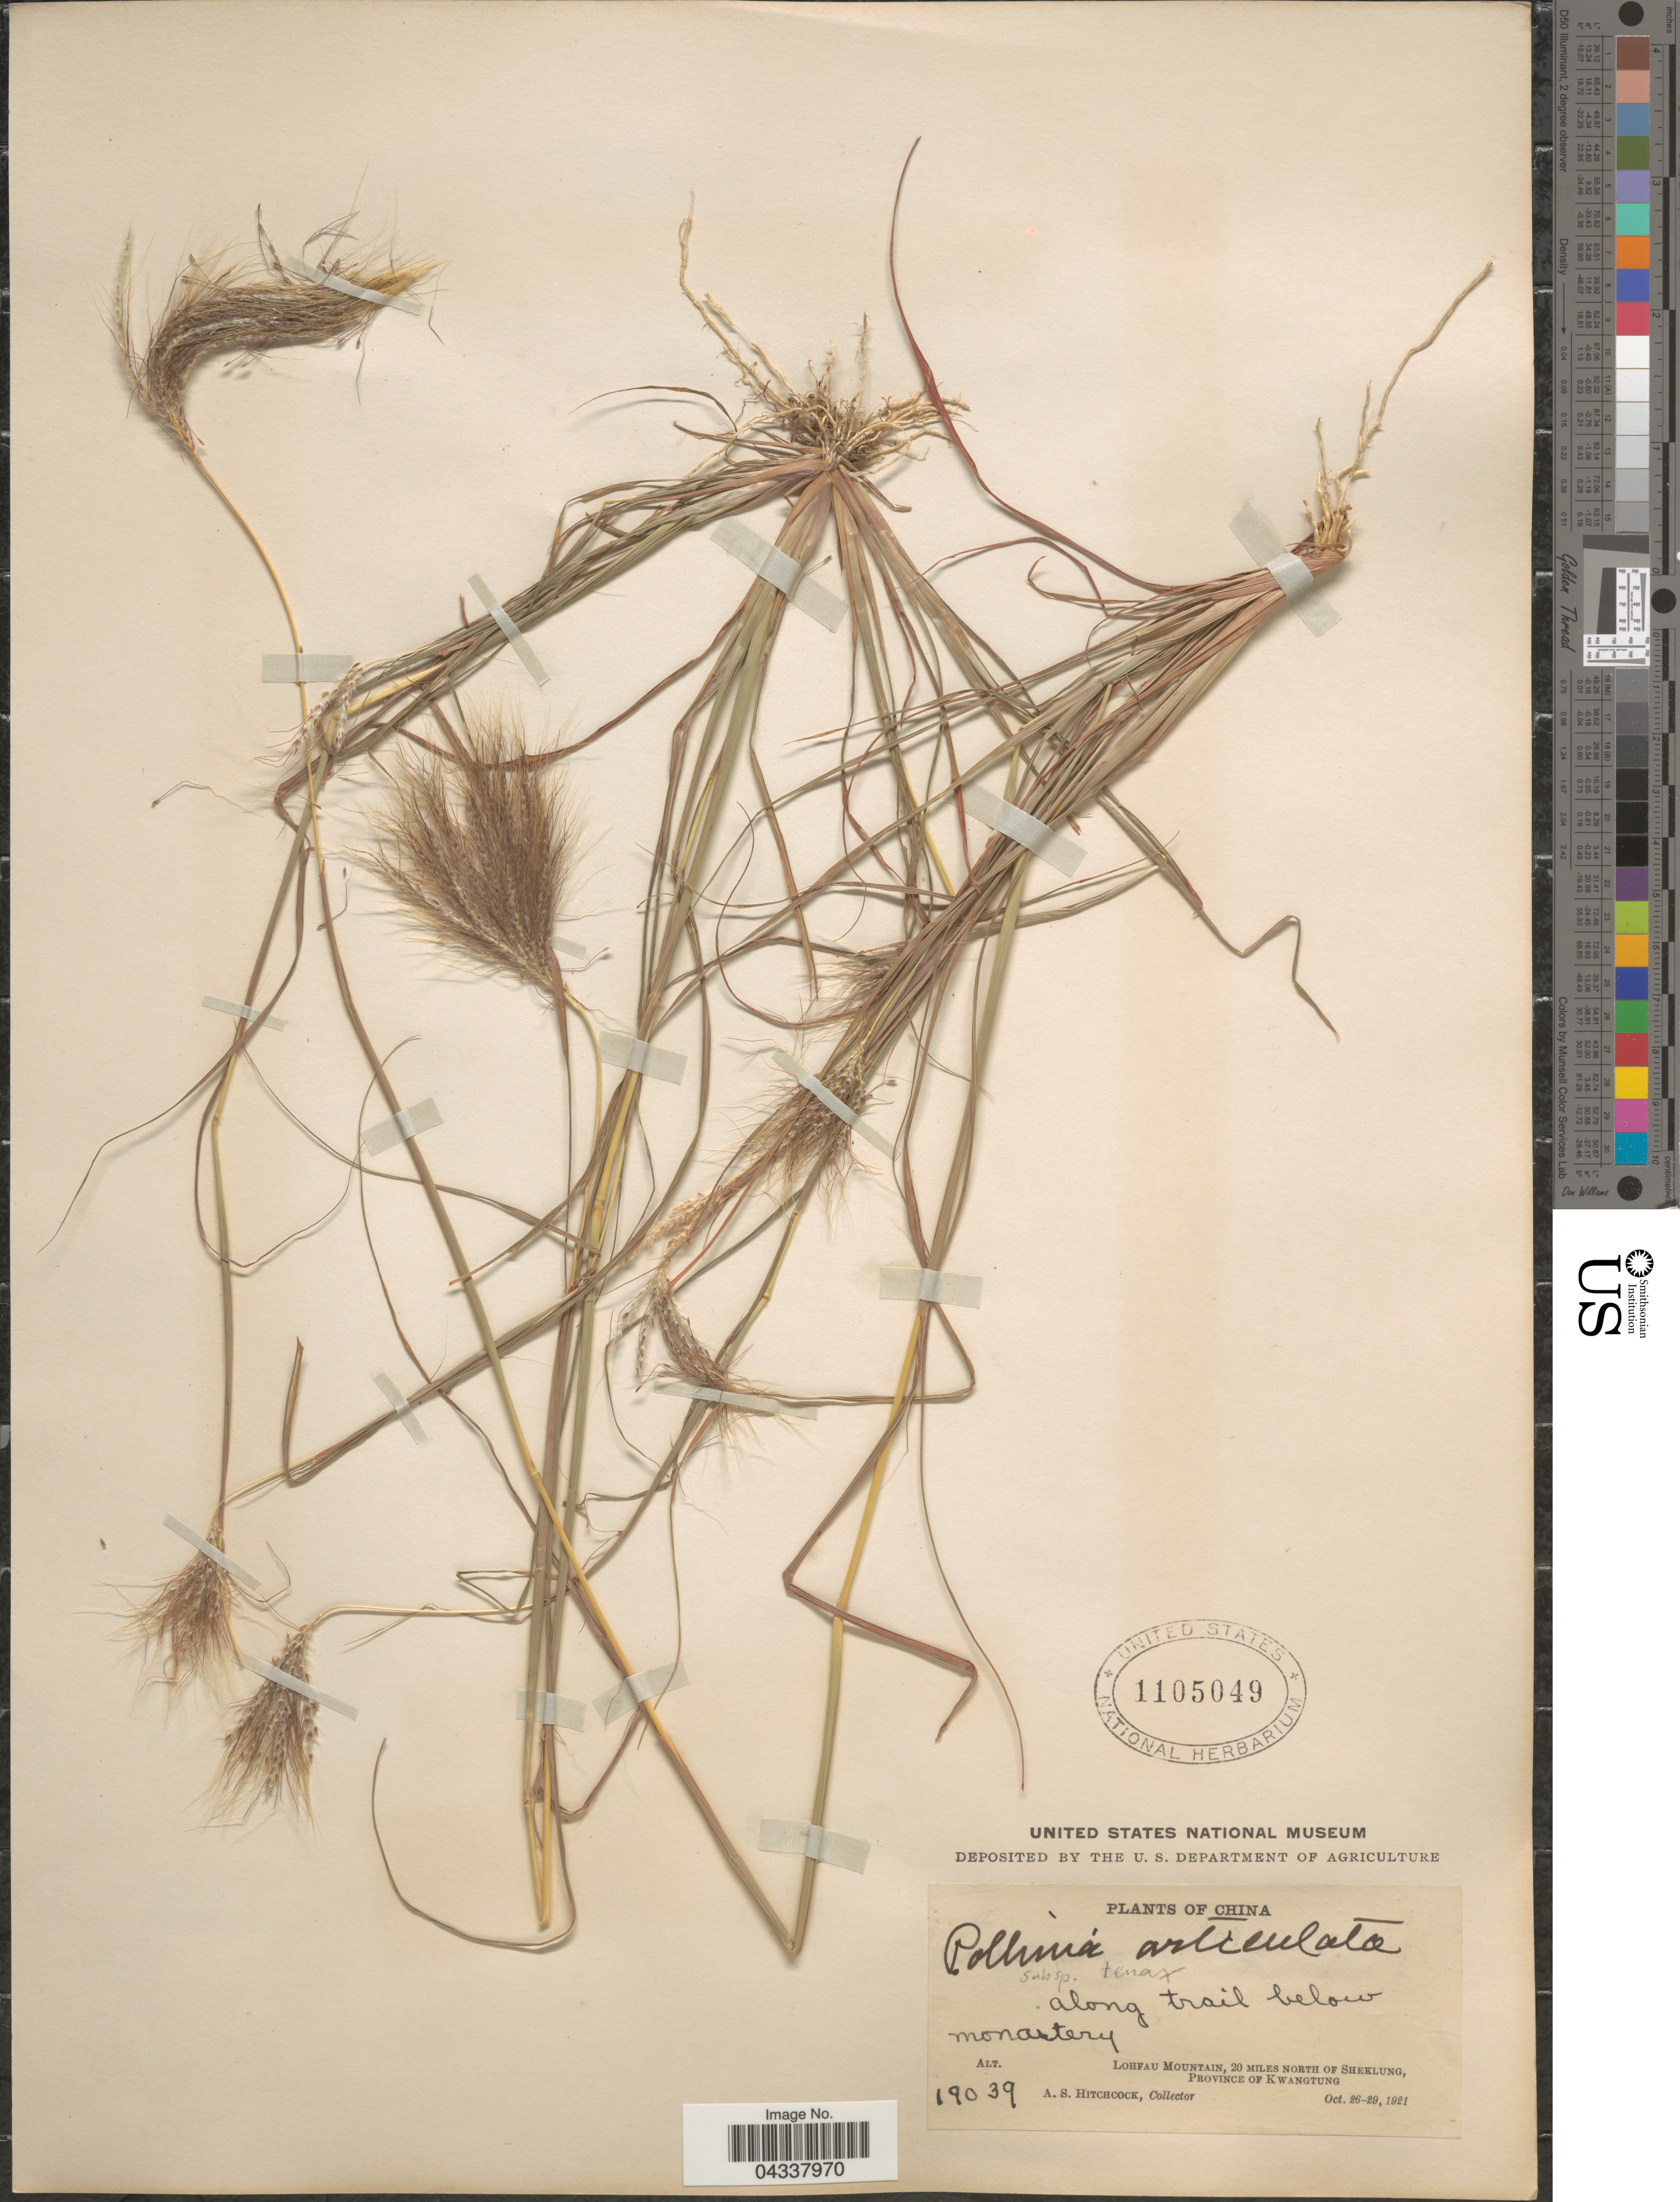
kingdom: Plantae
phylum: Tracheophyta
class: Liliopsida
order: Poales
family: Poaceae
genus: Pseudopogonatherum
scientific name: Pseudopogonatherum contortum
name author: A. Camus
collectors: A. S. Hitchcock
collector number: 19039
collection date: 1921-10-26/1921-10-29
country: China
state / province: Guangdong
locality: Along trail below monastery. Lohfau Mountain, 20 miles north of Sheklung, Province of Kwangtung.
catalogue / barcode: US 1105049